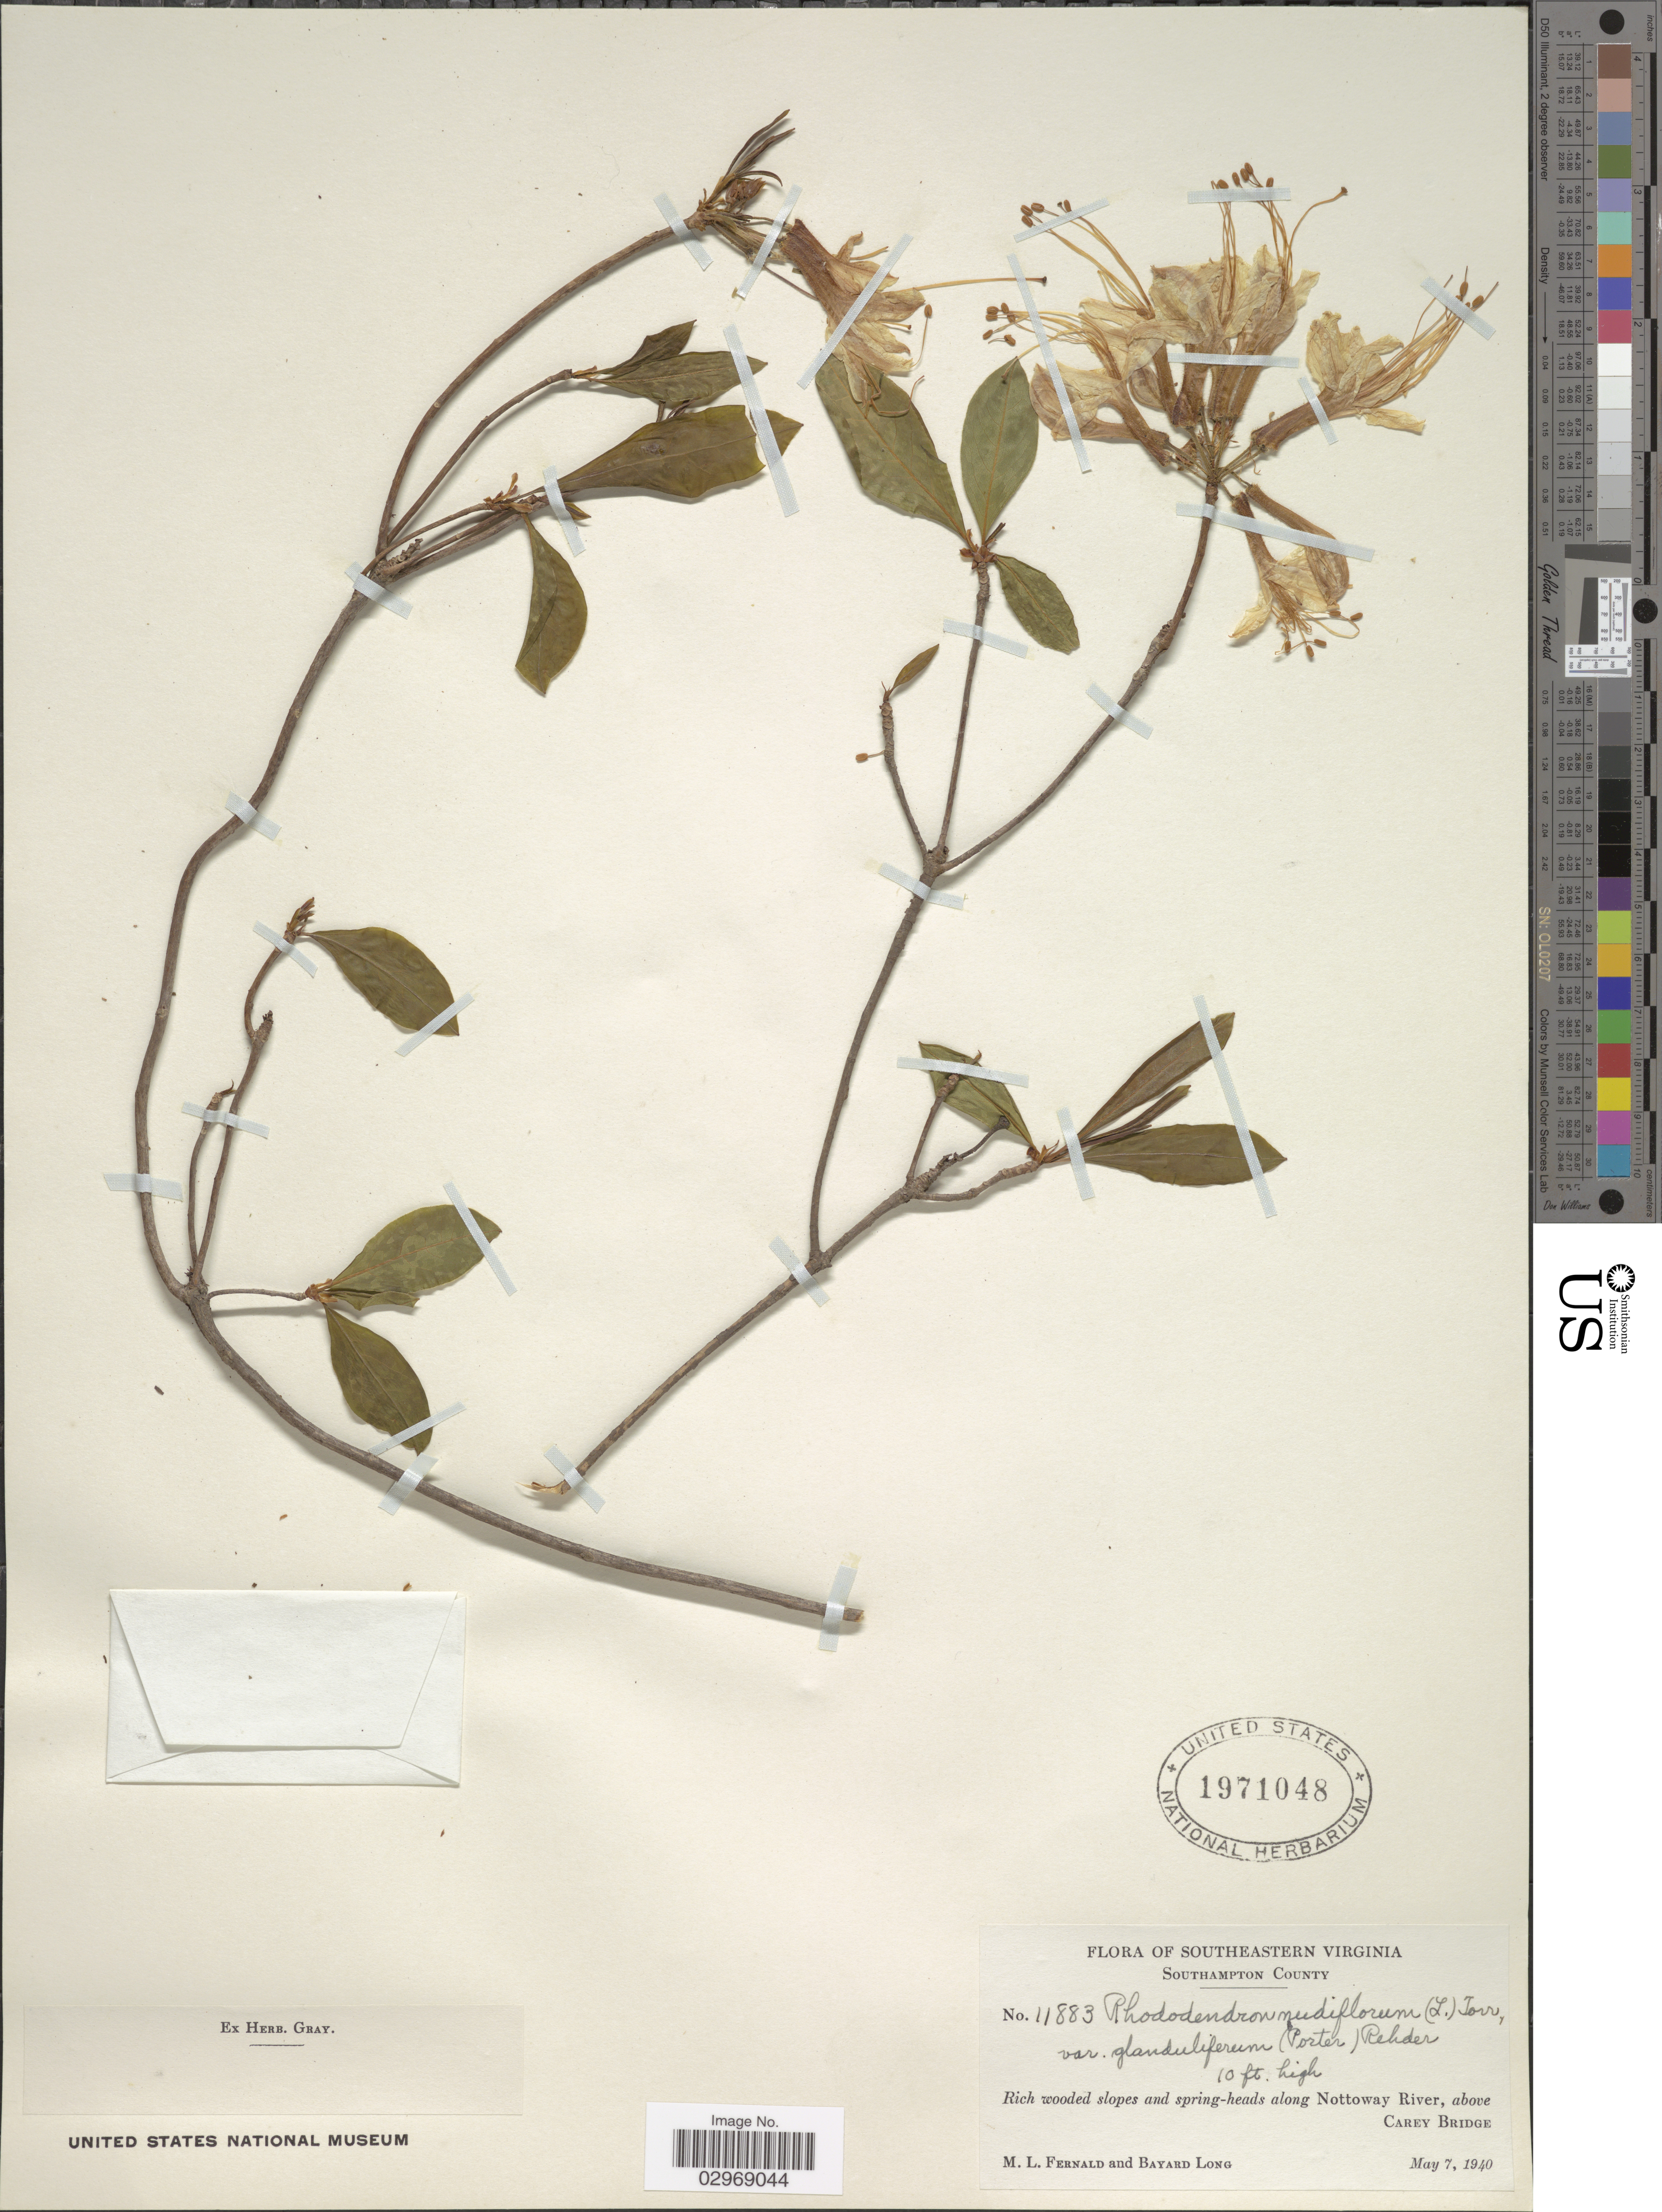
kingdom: Plantae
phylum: Tracheophyta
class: Magnoliopsida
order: Ericales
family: Ericaceae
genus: Rhododendron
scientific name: Rhododendron nudiflorum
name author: Torr.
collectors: M. L. Fernald & B. Long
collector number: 11883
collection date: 1940-05-07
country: United States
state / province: Virginia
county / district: Southampton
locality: Southeastern Virginia. Southampton County. Rich wooded slopes and springs-heads along Nottoway River, above Carey Bridge.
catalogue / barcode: US 1971048